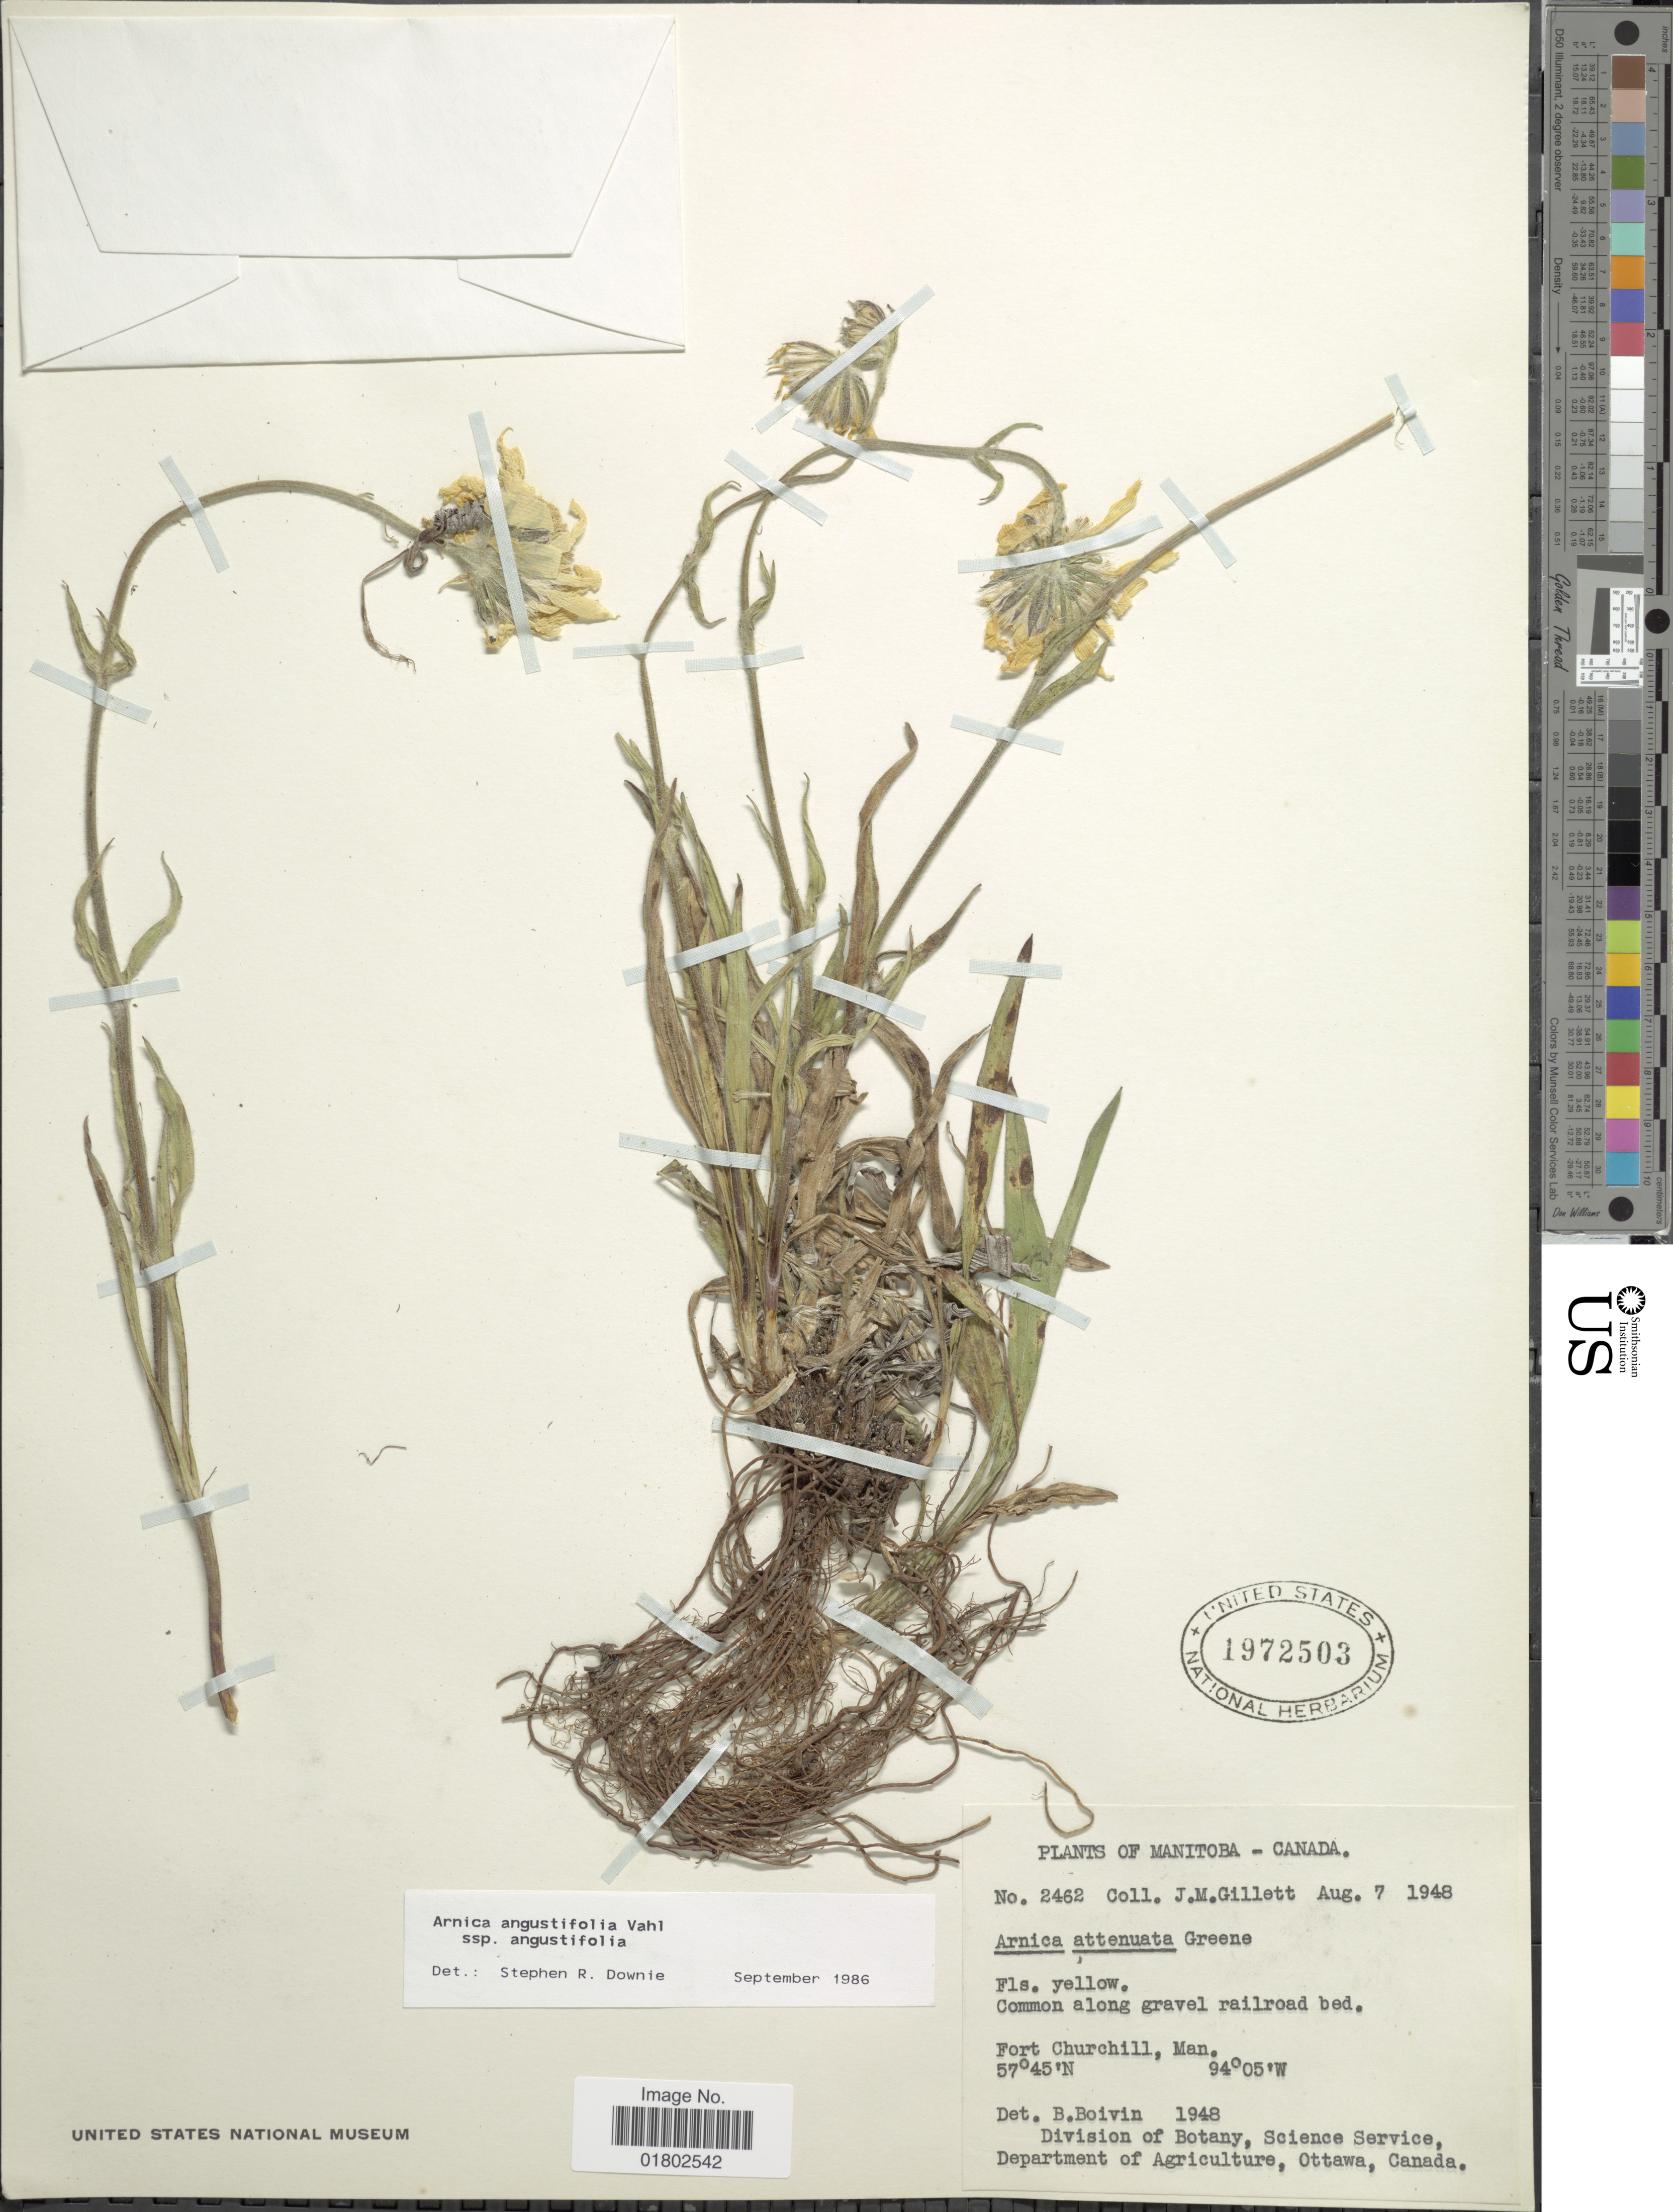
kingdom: Plantae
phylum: Tracheophyta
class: Magnoliopsida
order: Asterales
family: Asteraceae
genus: Arnica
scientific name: Arnica angustifolia subsp. angustifolia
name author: Vahl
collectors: J. M. Gillett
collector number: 2462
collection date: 1948-08-07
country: Canada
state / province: Manitoba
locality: Fort Churchill, Man.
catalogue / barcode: US 1972503